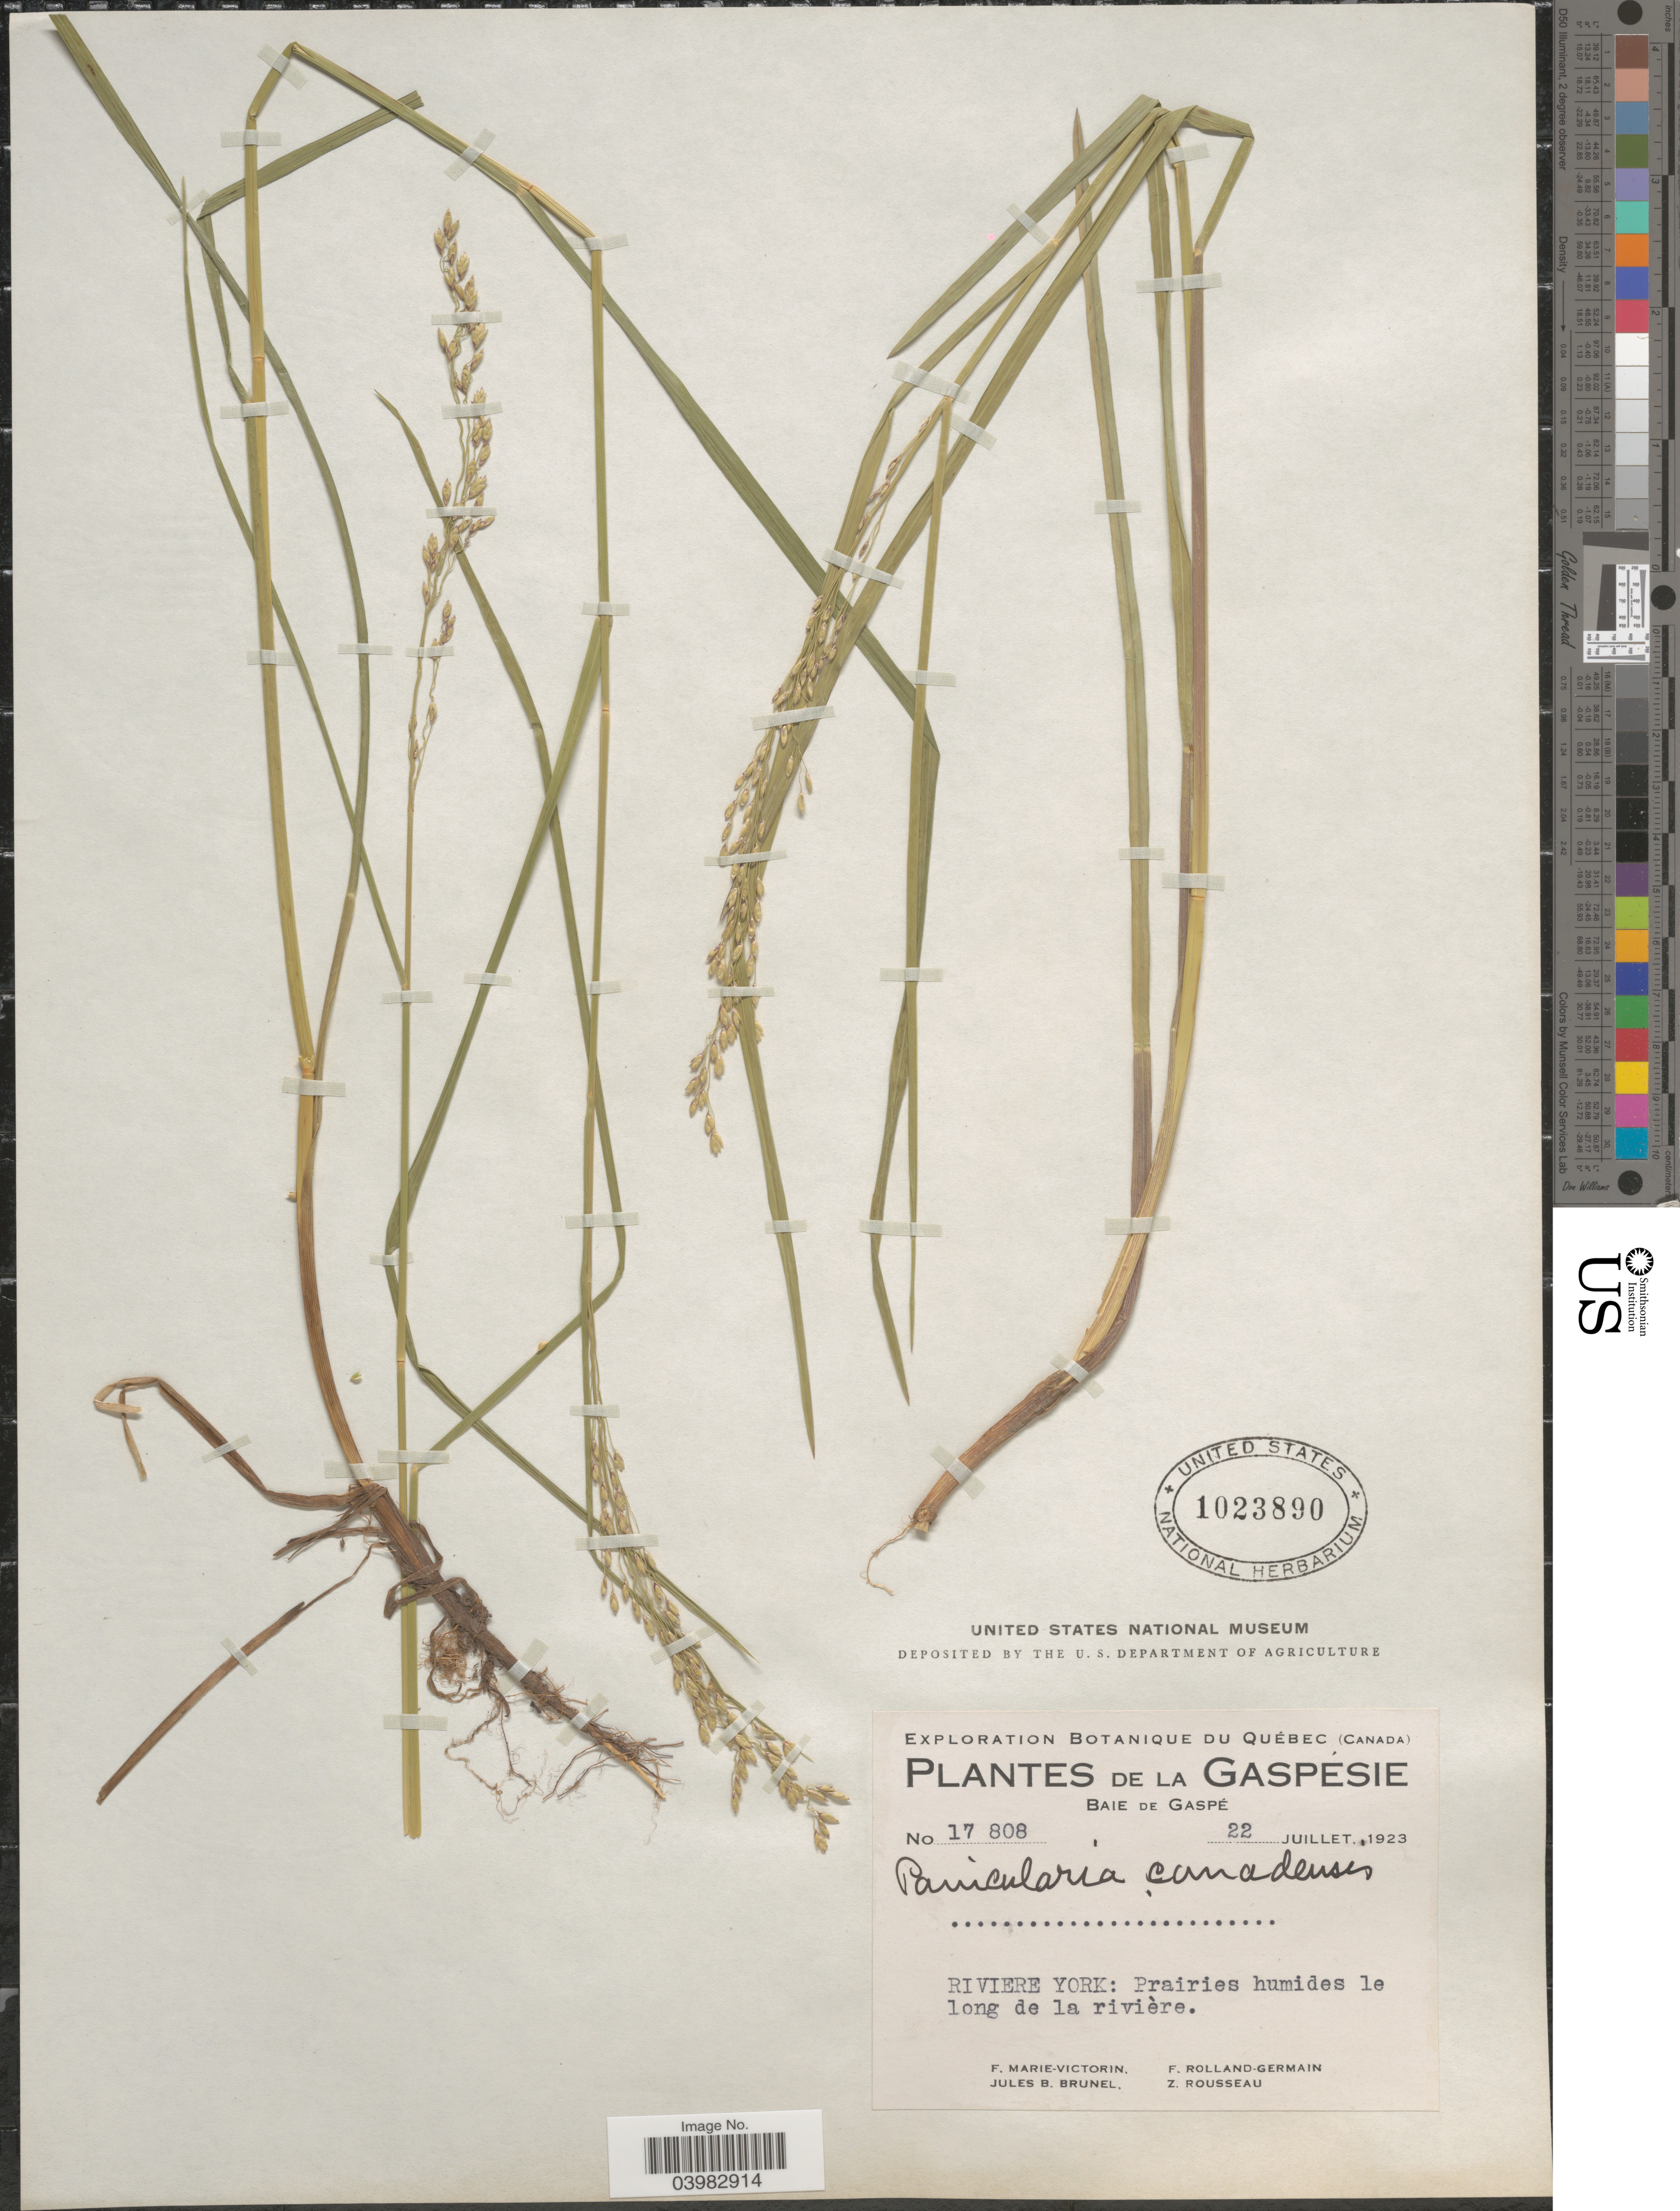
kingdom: Plantae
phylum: Tracheophyta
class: Liliopsida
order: Poales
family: Poaceae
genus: Glyceria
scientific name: Glyceria canadensis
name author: (Michx.) Trin.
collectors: F. Marie-Victorin, J. Brunel, Rolland-Germain & Z. Rousseau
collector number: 17808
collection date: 1923-07-22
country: Canada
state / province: Quebec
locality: Las Gaspésie. Baie de Gaspé. Riviere York.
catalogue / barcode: US 1023890